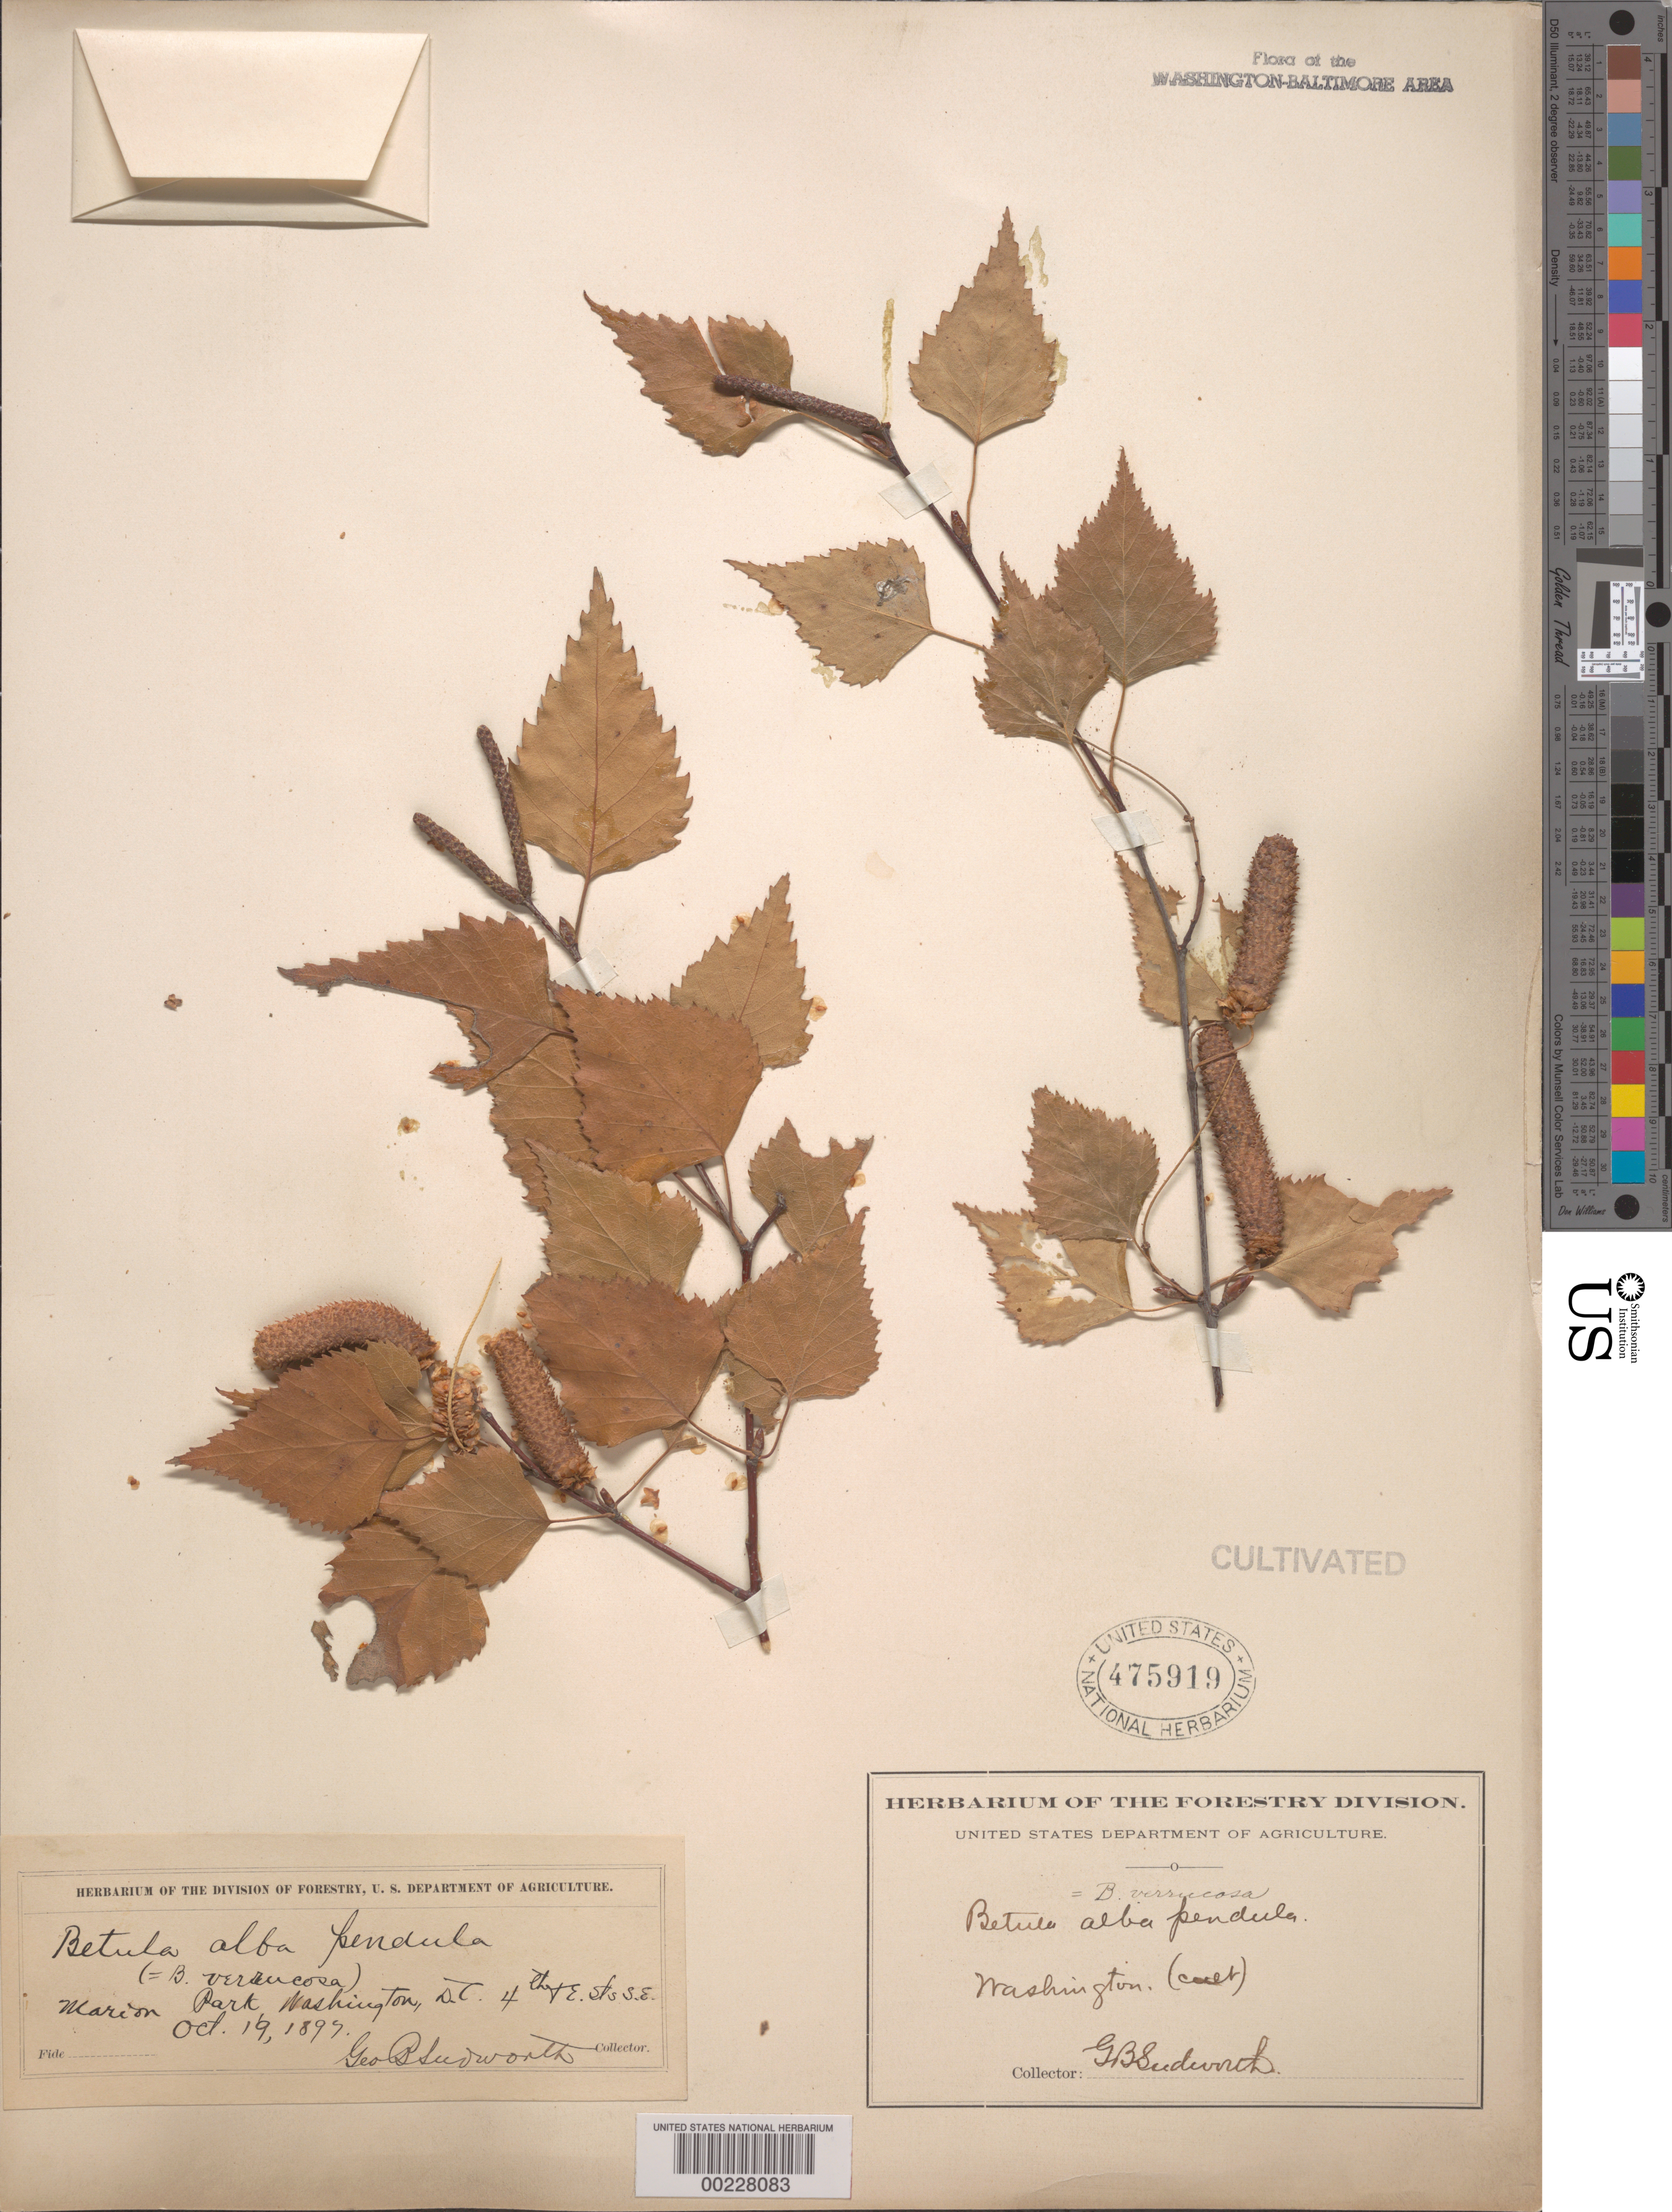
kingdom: Plantae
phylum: Tracheophyta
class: Magnoliopsida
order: Fagales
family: Betulaceae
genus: Betula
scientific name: Betula verrucosa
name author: Ehrh.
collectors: G. B. Sudworth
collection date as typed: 19 Oct 1897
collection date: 1897-10-19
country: United States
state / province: District of Columbia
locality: Marion Park, 4th & E St. SSE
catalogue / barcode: US 475919